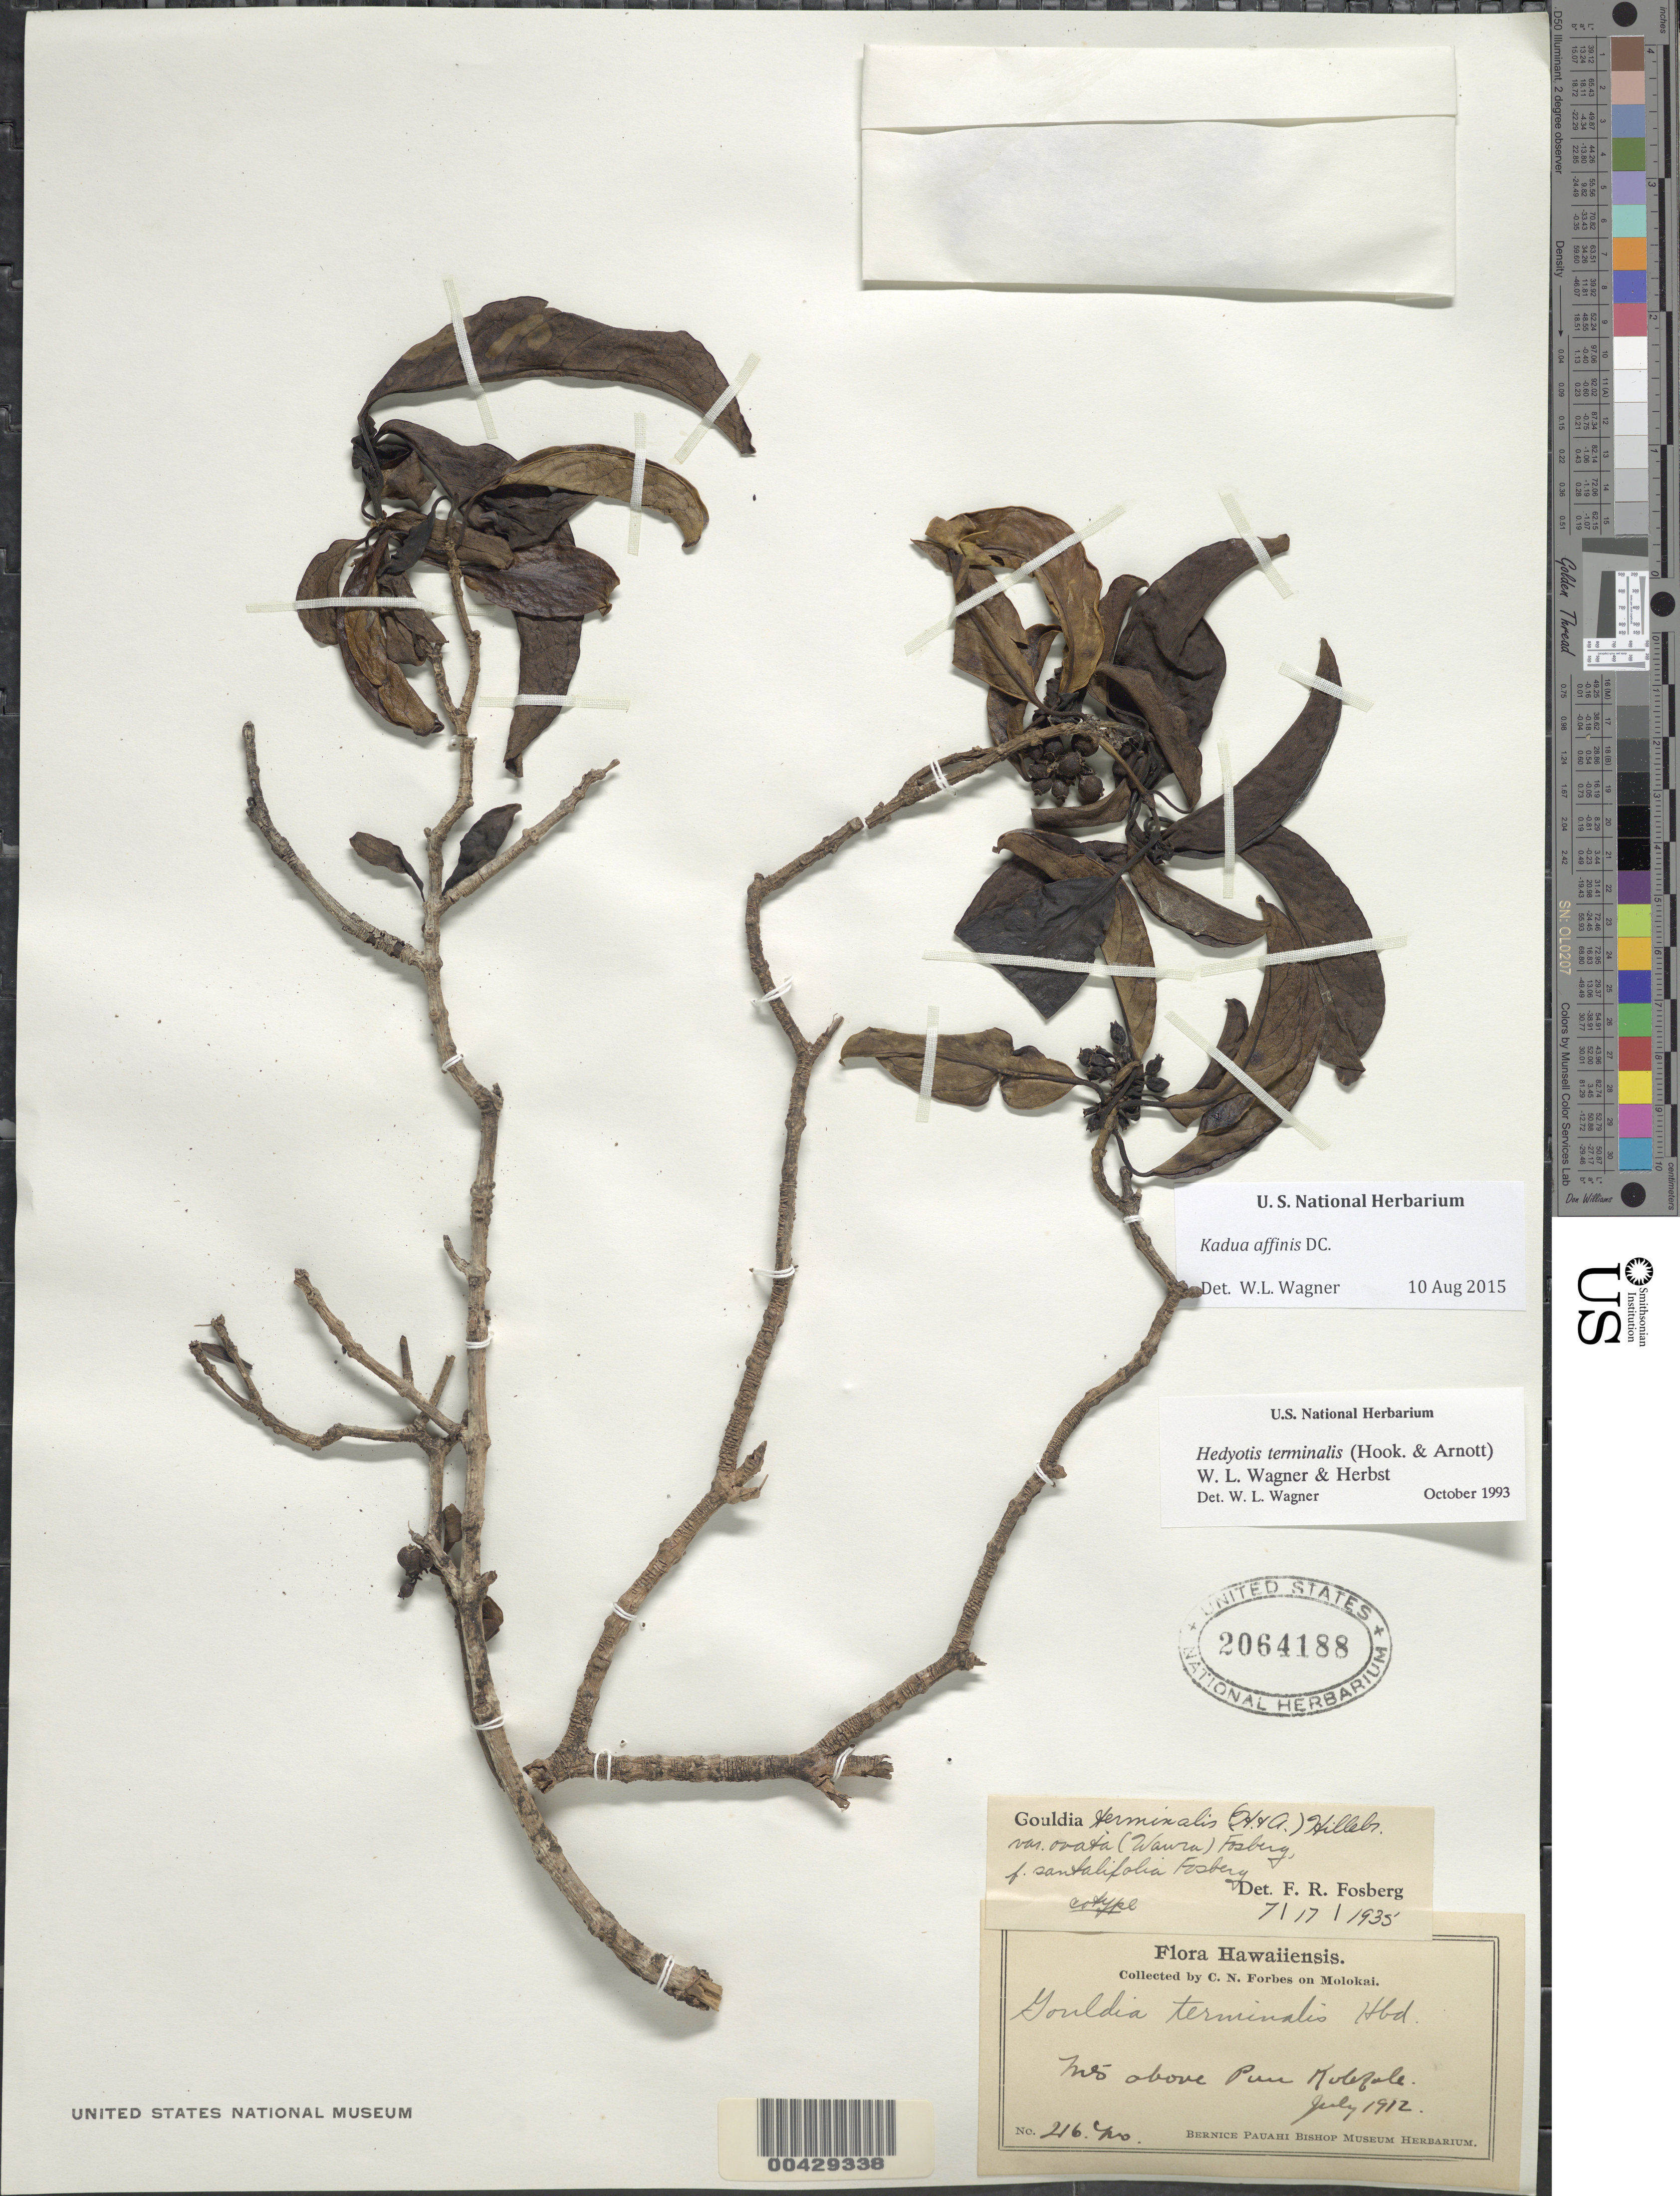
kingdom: Plantae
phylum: Tracheophyta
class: Magnoliopsida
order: Gentianales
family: Rubiaceae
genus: Kadua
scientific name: Kadua affinis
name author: DC.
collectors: C. N. Forbes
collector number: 216.Mo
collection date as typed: Jul 1912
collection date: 1912-07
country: United States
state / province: Hawaii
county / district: Maui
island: Moloka'i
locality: Mountains above Puu Kolekole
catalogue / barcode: US 2064188